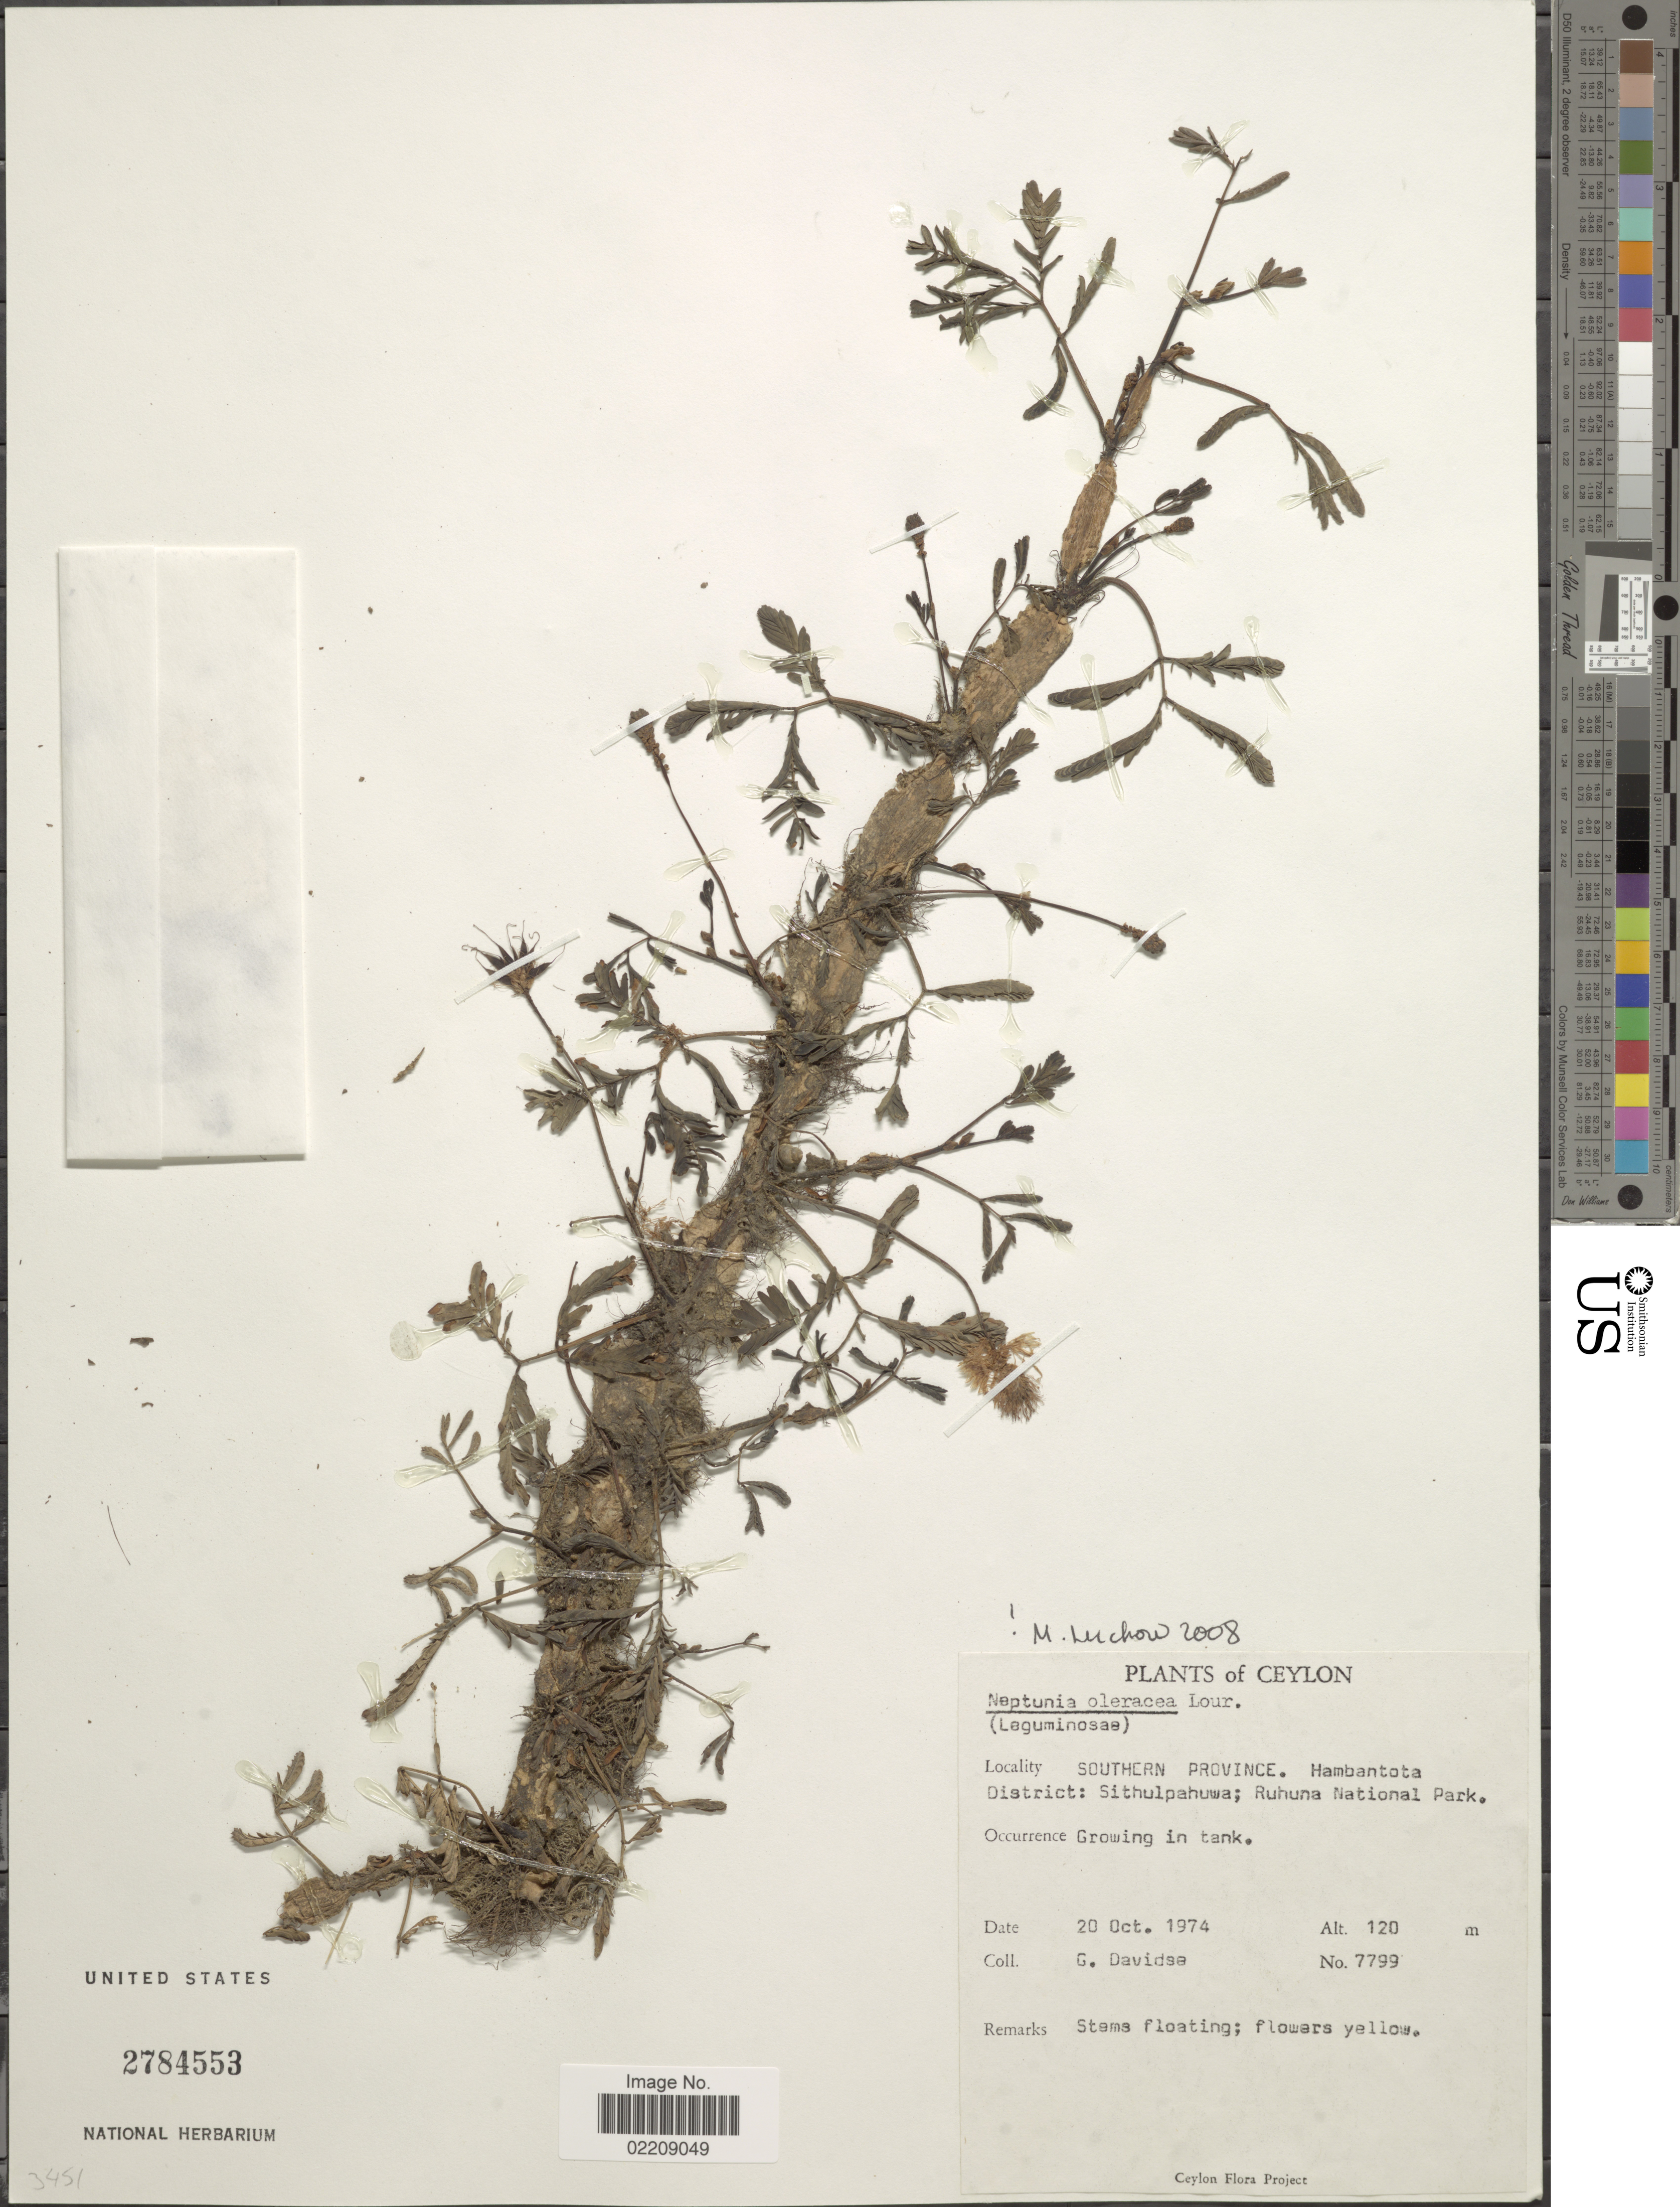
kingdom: Plantae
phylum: Tracheophyta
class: Magnoliopsida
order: Fabales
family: Fabaceae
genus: Neptunia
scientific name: Neptunia oleracea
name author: Lour.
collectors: G. Davidse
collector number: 7799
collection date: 1974-10-20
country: Sri Lanka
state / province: Southern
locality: Ceylon, Southern Province. Hambantota District: Sithulpahuwa; Ruhuna National Park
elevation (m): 120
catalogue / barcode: US 2784553